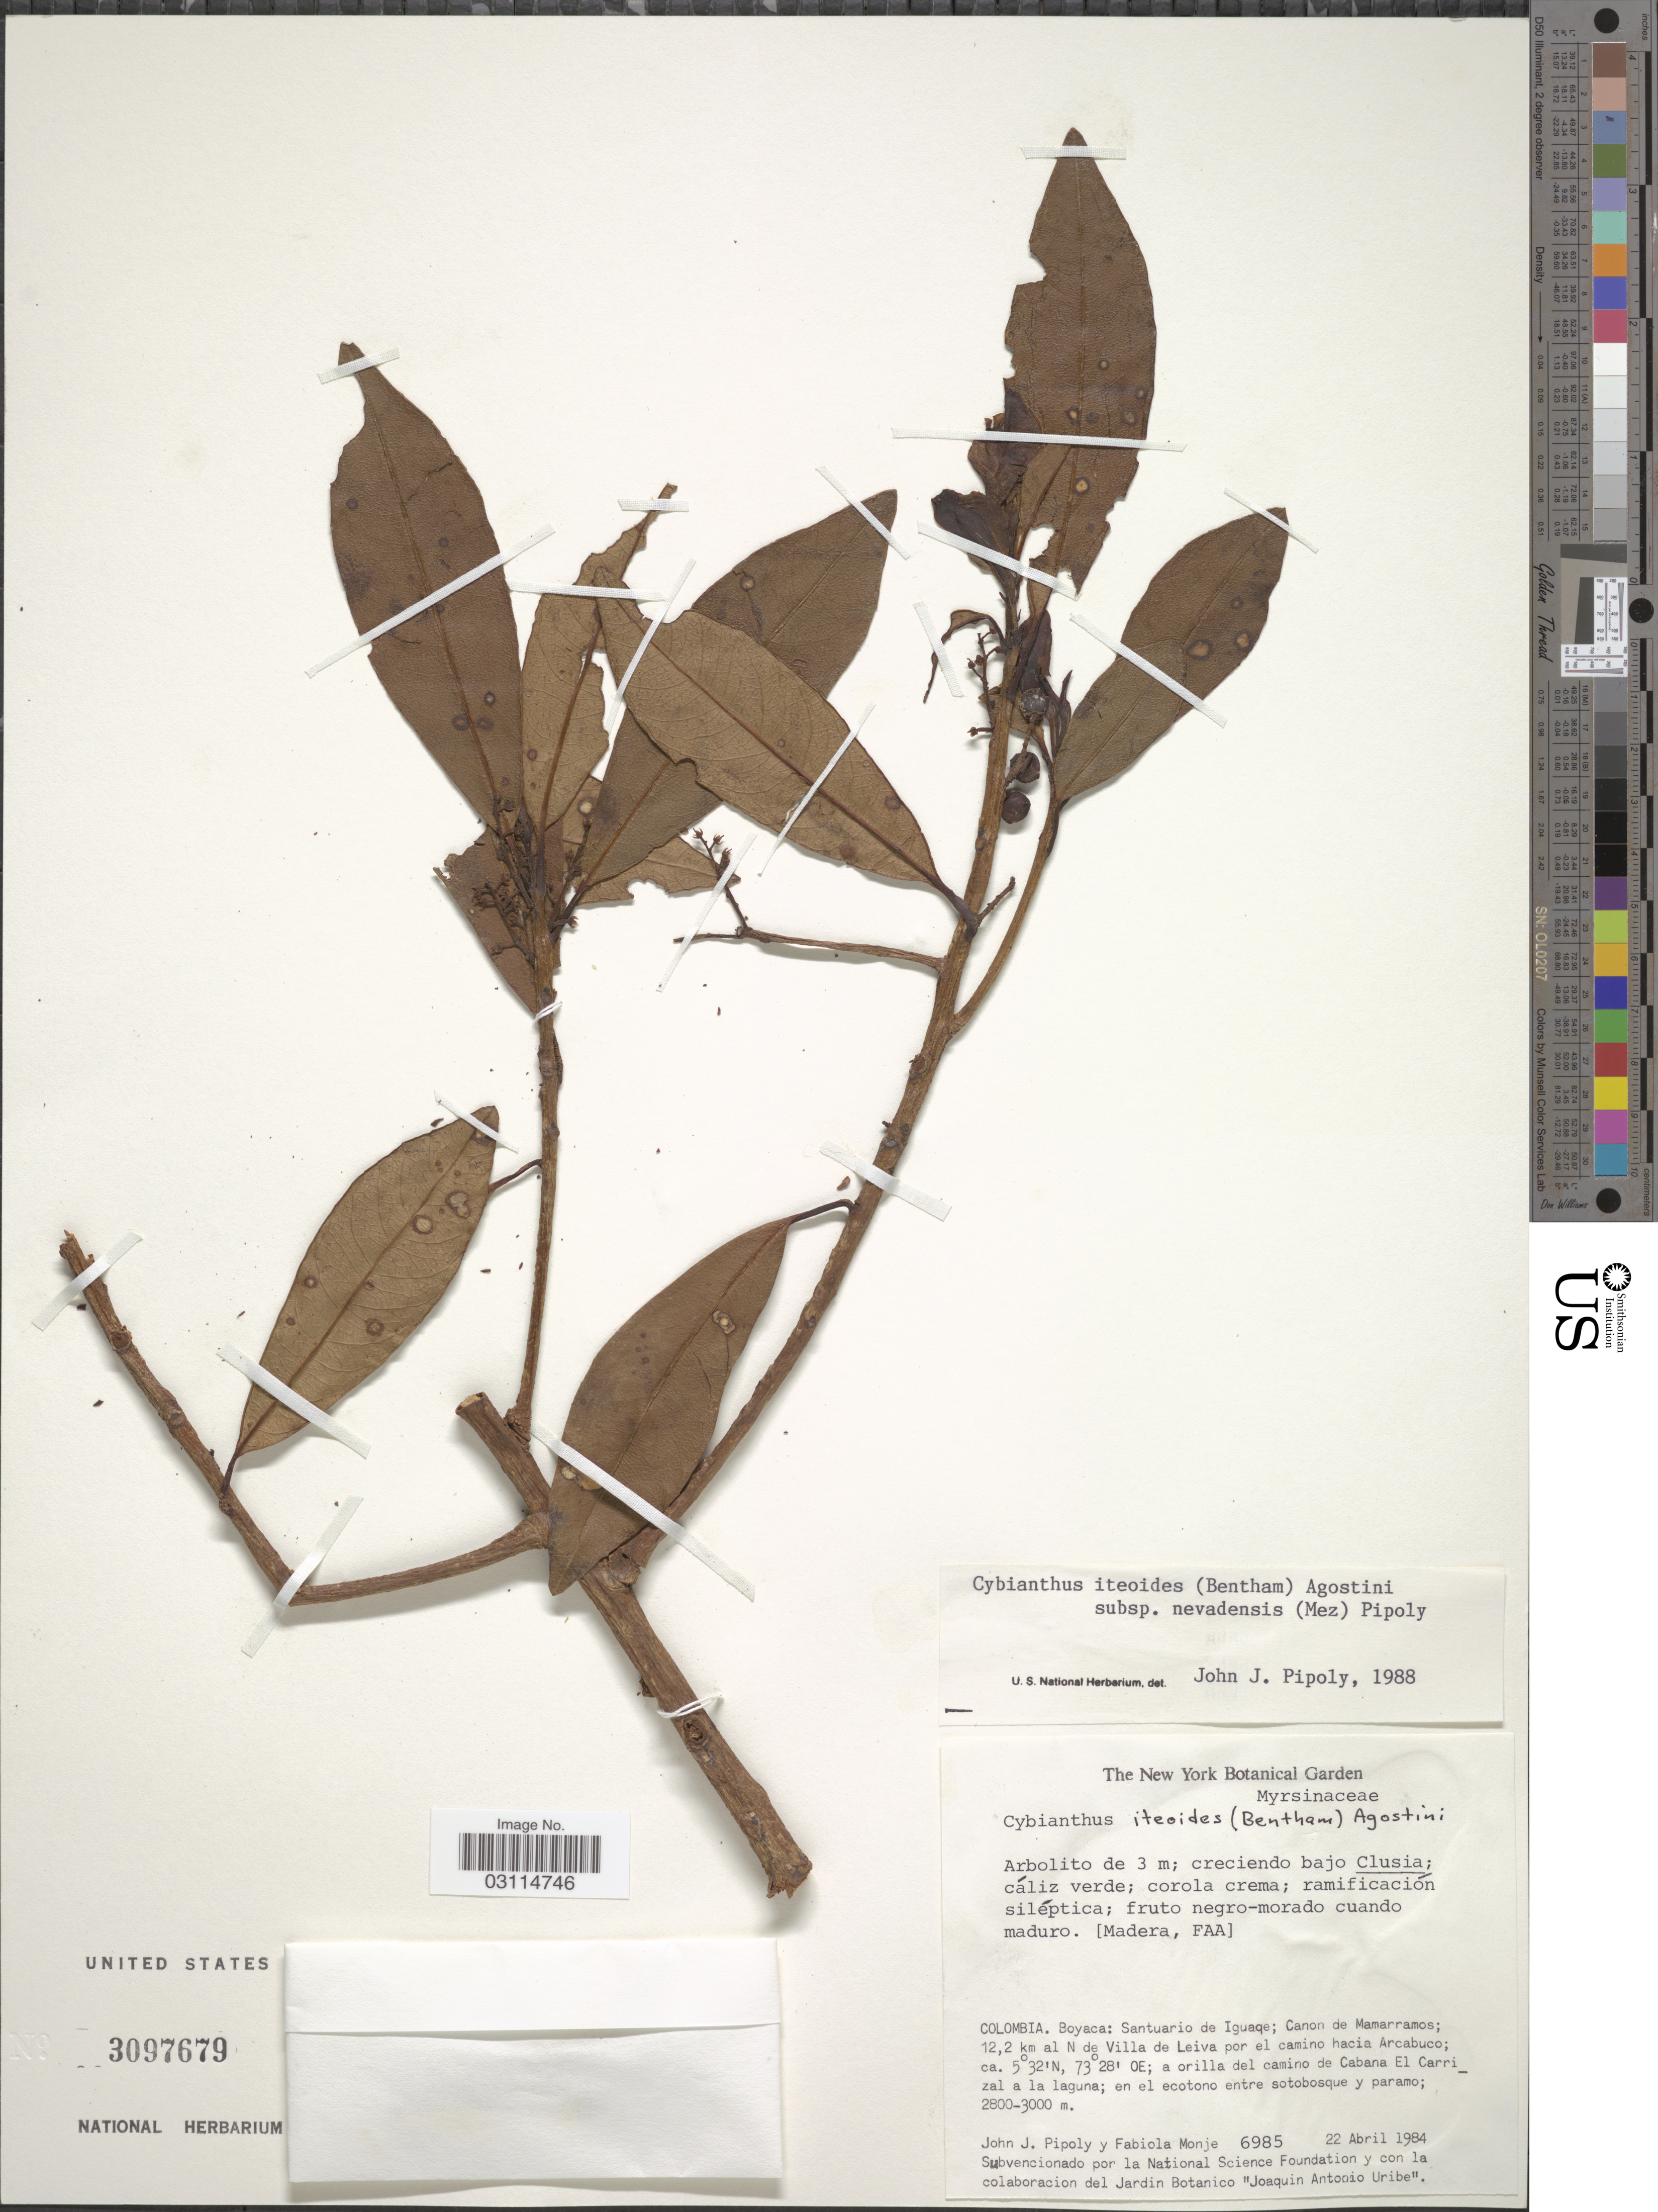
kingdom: Plantae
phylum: Tracheophyta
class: Magnoliopsida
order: Ericales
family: Primulaceae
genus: Cybianthus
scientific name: Cybianthus iteoides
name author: (Benth.) G. Agostini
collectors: J. J. Pipoly & F. Monje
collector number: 6985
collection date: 1984-04-22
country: Colombia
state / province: Boyacá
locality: Santurio de Iguaqe; Canon de Mamarramos; 12.2 km al N de Villa de Leiva por el camino hacia Arcabuco; a orilla del camino de Cabana El Carrizal a la laguna.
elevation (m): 2800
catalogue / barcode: US 3097679